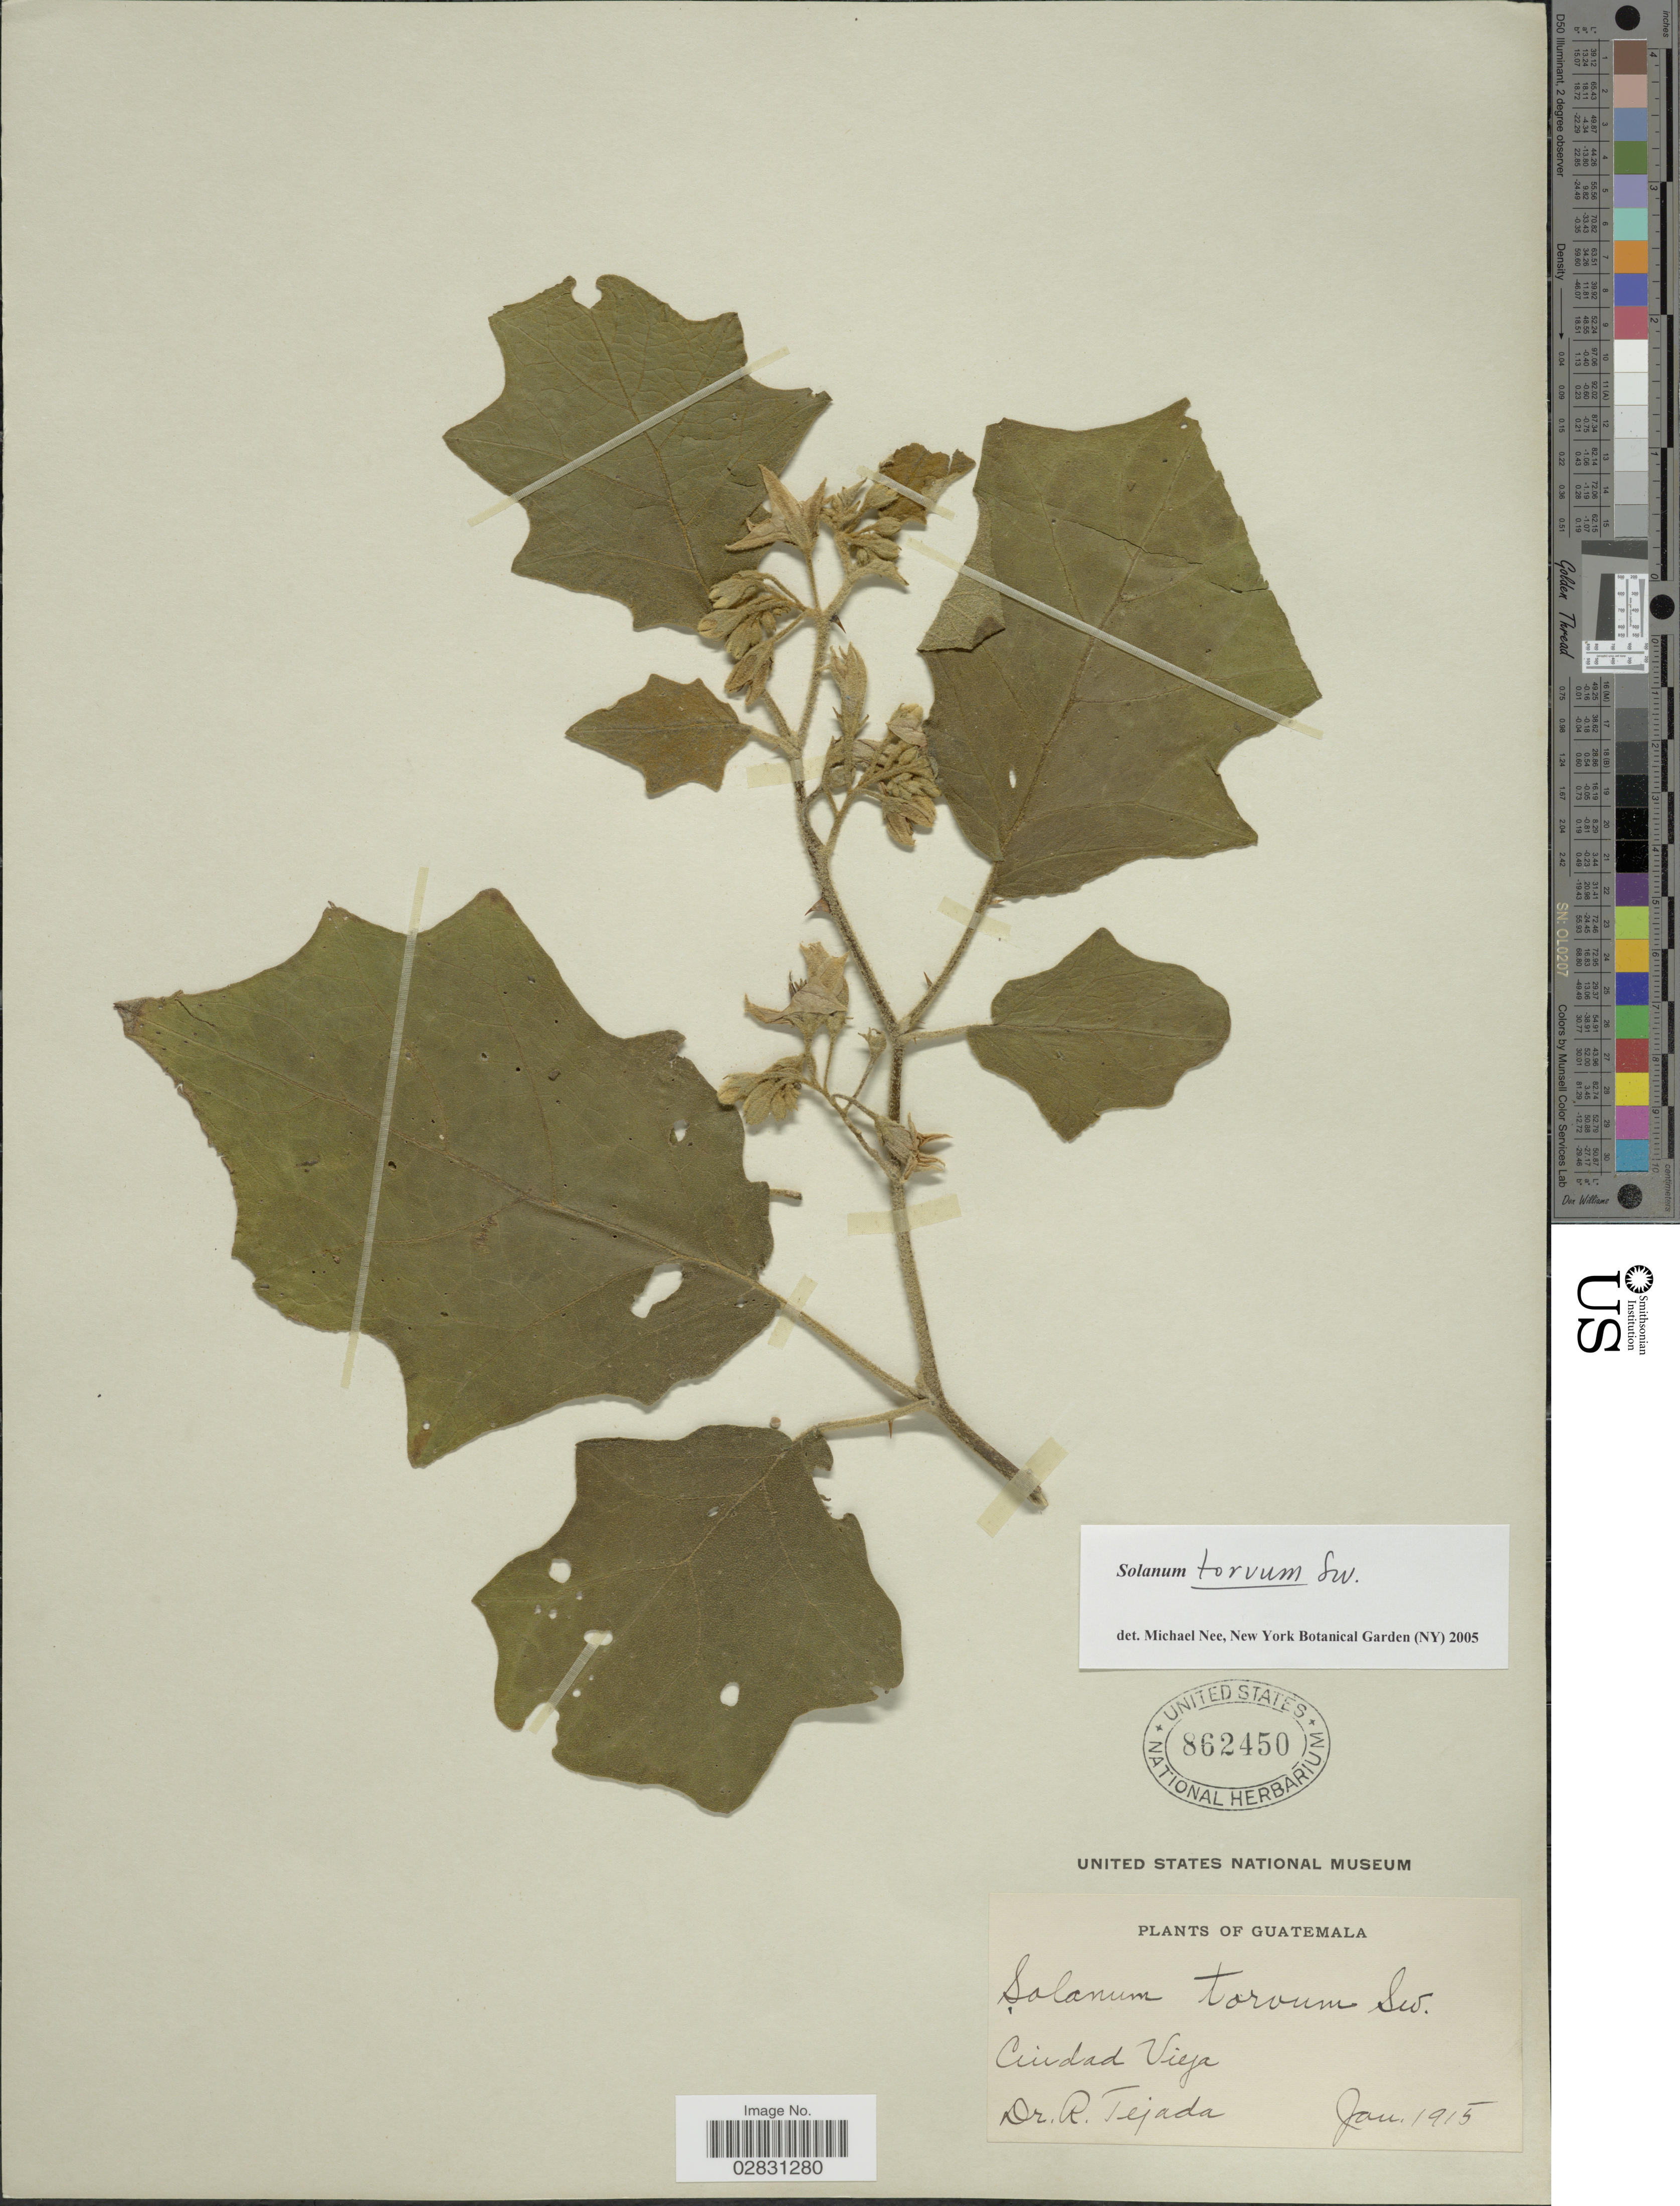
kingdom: Plantae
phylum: Tracheophyta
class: Magnoliopsida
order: Solanales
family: Solanaceae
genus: Solanum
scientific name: Solanum torvum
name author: Sw.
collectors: R. Tejada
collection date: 1915-01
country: Guatemala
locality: Ciudad Vieja.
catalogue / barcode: US 862450